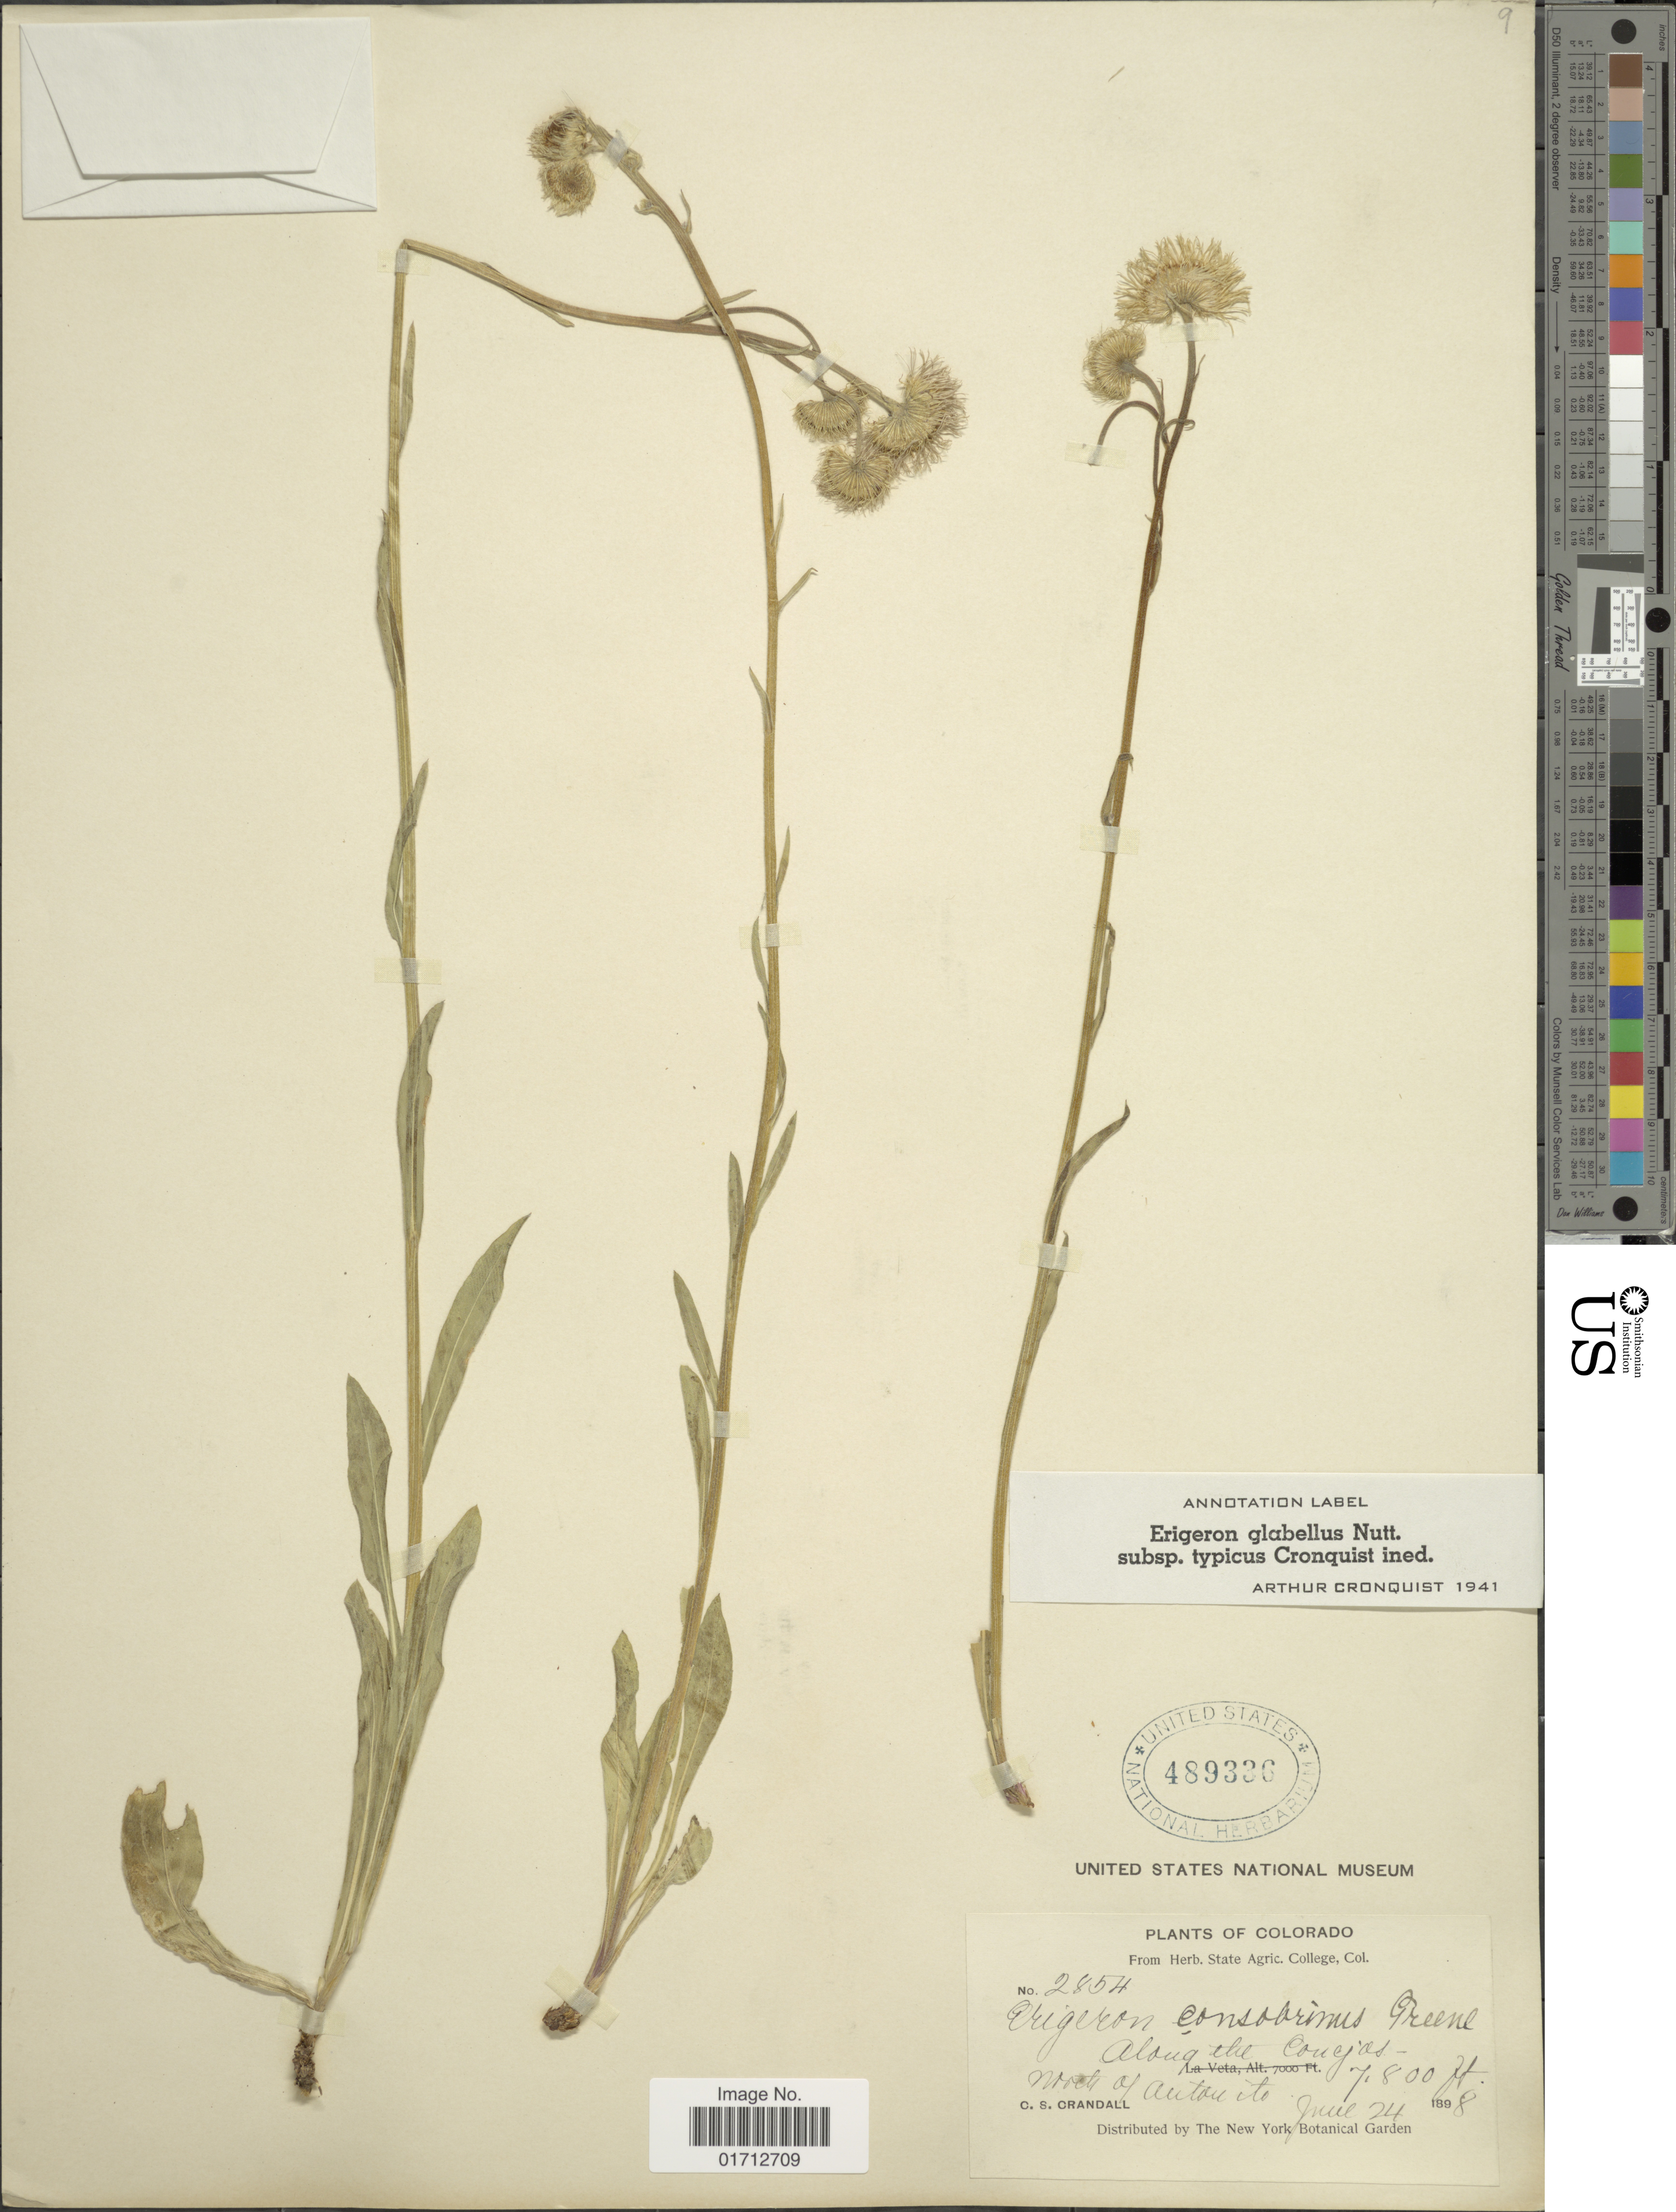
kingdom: Plantae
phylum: Tracheophyta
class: Magnoliopsida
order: Asterales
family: Asteraceae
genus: Erigeron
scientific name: Erigeron glabellus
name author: Nutt.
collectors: C. Crandall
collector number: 2854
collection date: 1898-06-24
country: United States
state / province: Colorado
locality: Along Conejos north of Antonito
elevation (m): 2377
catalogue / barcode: US 489336